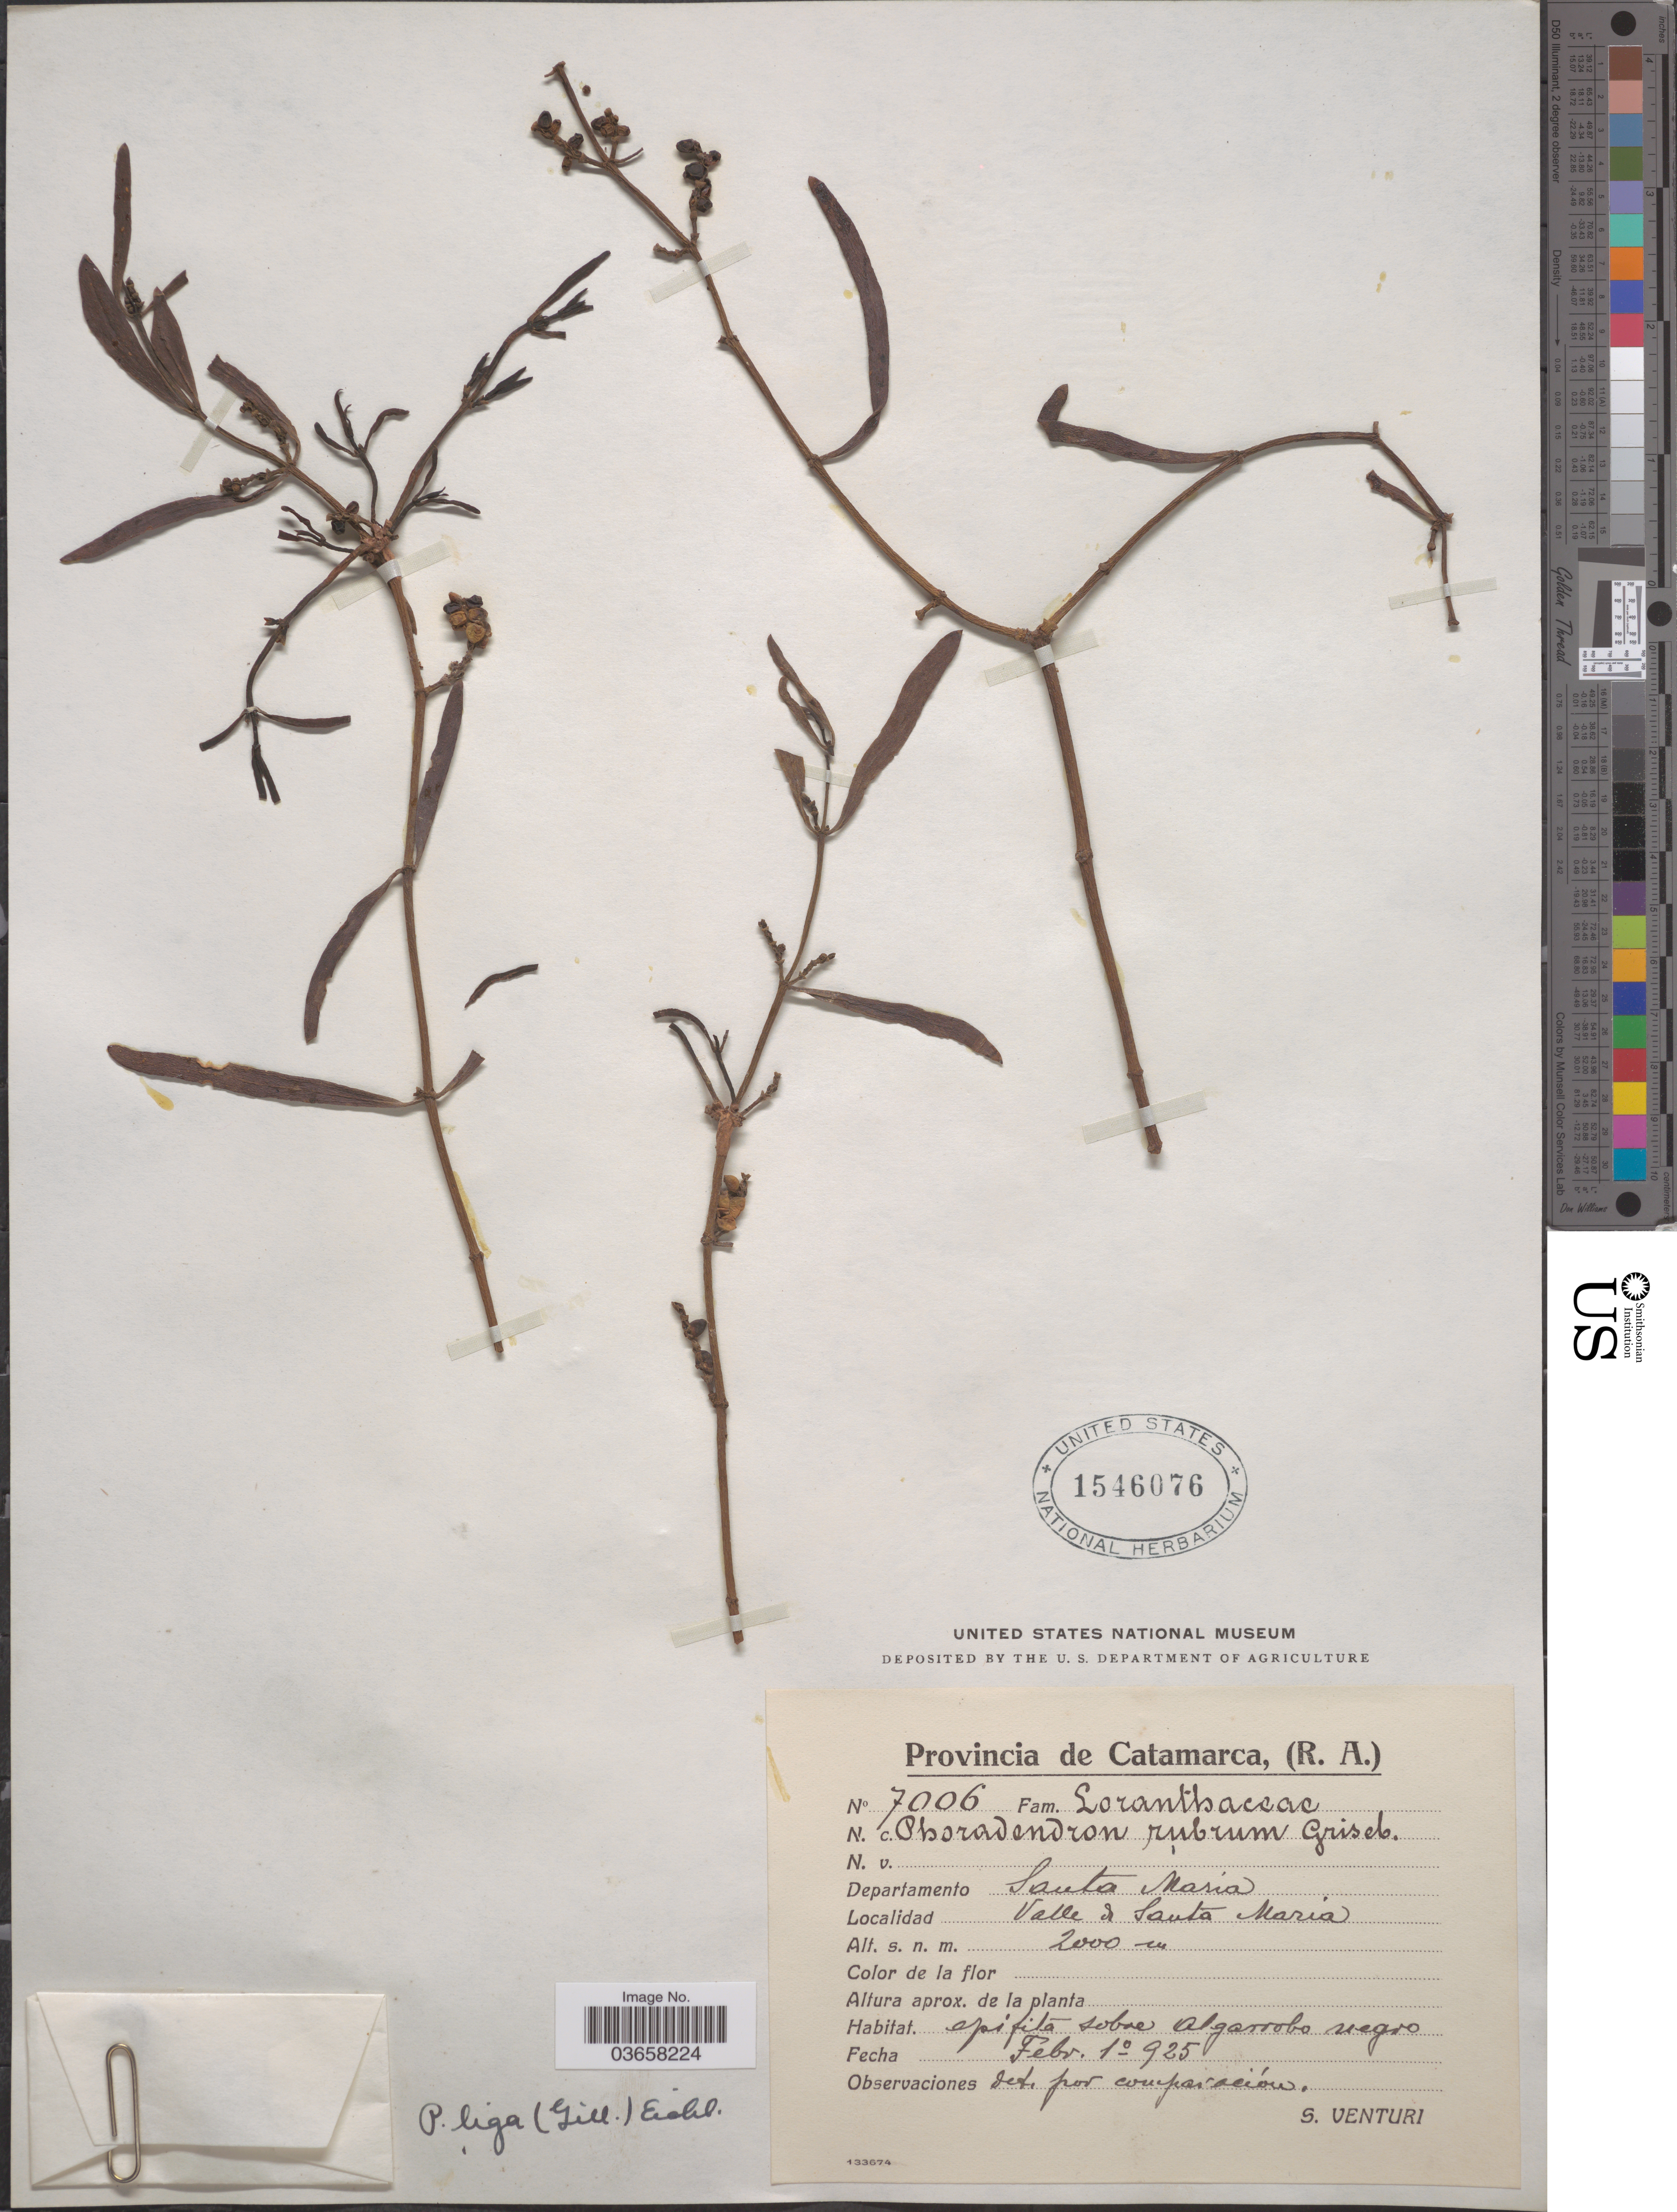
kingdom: Plantae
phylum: Tracheophyta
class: Magnoliopsida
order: Santalales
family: Viscaceae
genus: Phoradendron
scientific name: Phoradendron liga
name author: (Gillies ex Hook. & Arn.) Eichler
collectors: S. Venturi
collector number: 7006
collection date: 1925-02-01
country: Argentina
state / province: Catamarca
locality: Departamento Santa Maria. Valle de Santa Maria.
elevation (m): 2000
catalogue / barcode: US 1546076